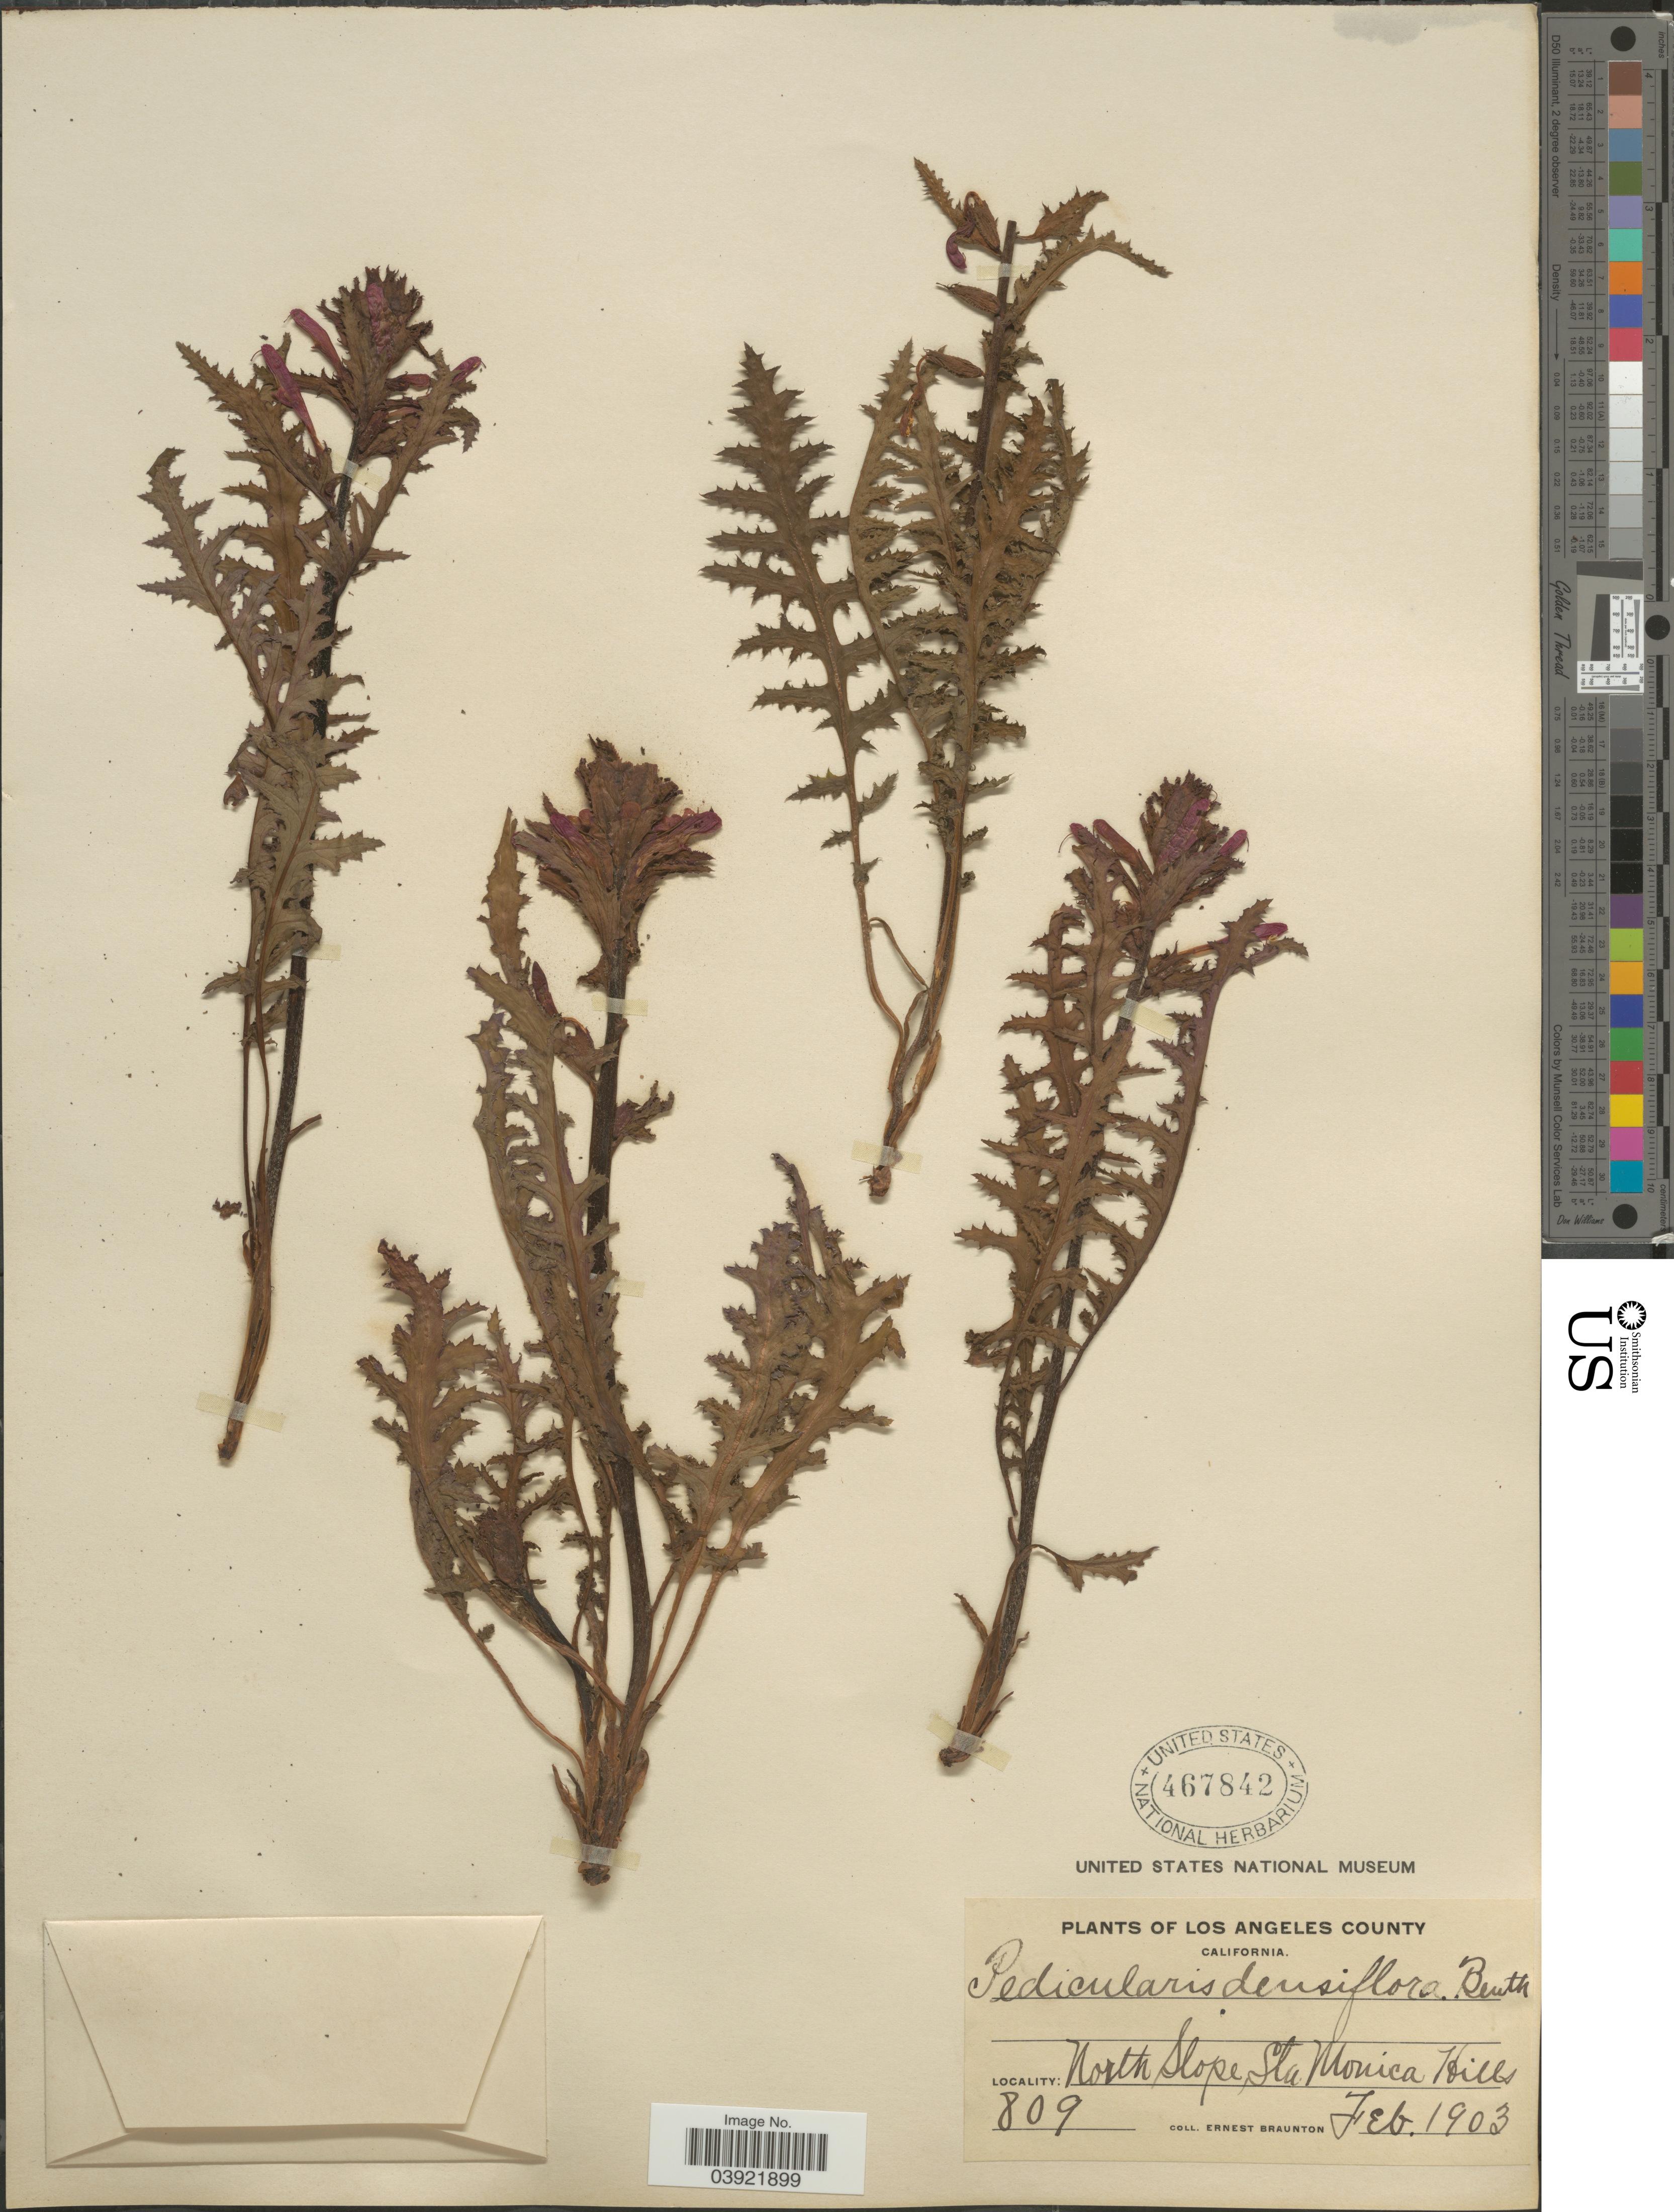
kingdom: Plantae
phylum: Tracheophyta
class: Magnoliopsida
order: Lamiales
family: Orobanchaceae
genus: Pedicularis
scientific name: Pedicularis densiflora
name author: Benth.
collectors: E. Braunton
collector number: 809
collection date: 1903-02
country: United States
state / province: California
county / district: Los Angeles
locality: Los Angeles County. North slope, Sta. Monica Hills.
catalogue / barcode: US 467842